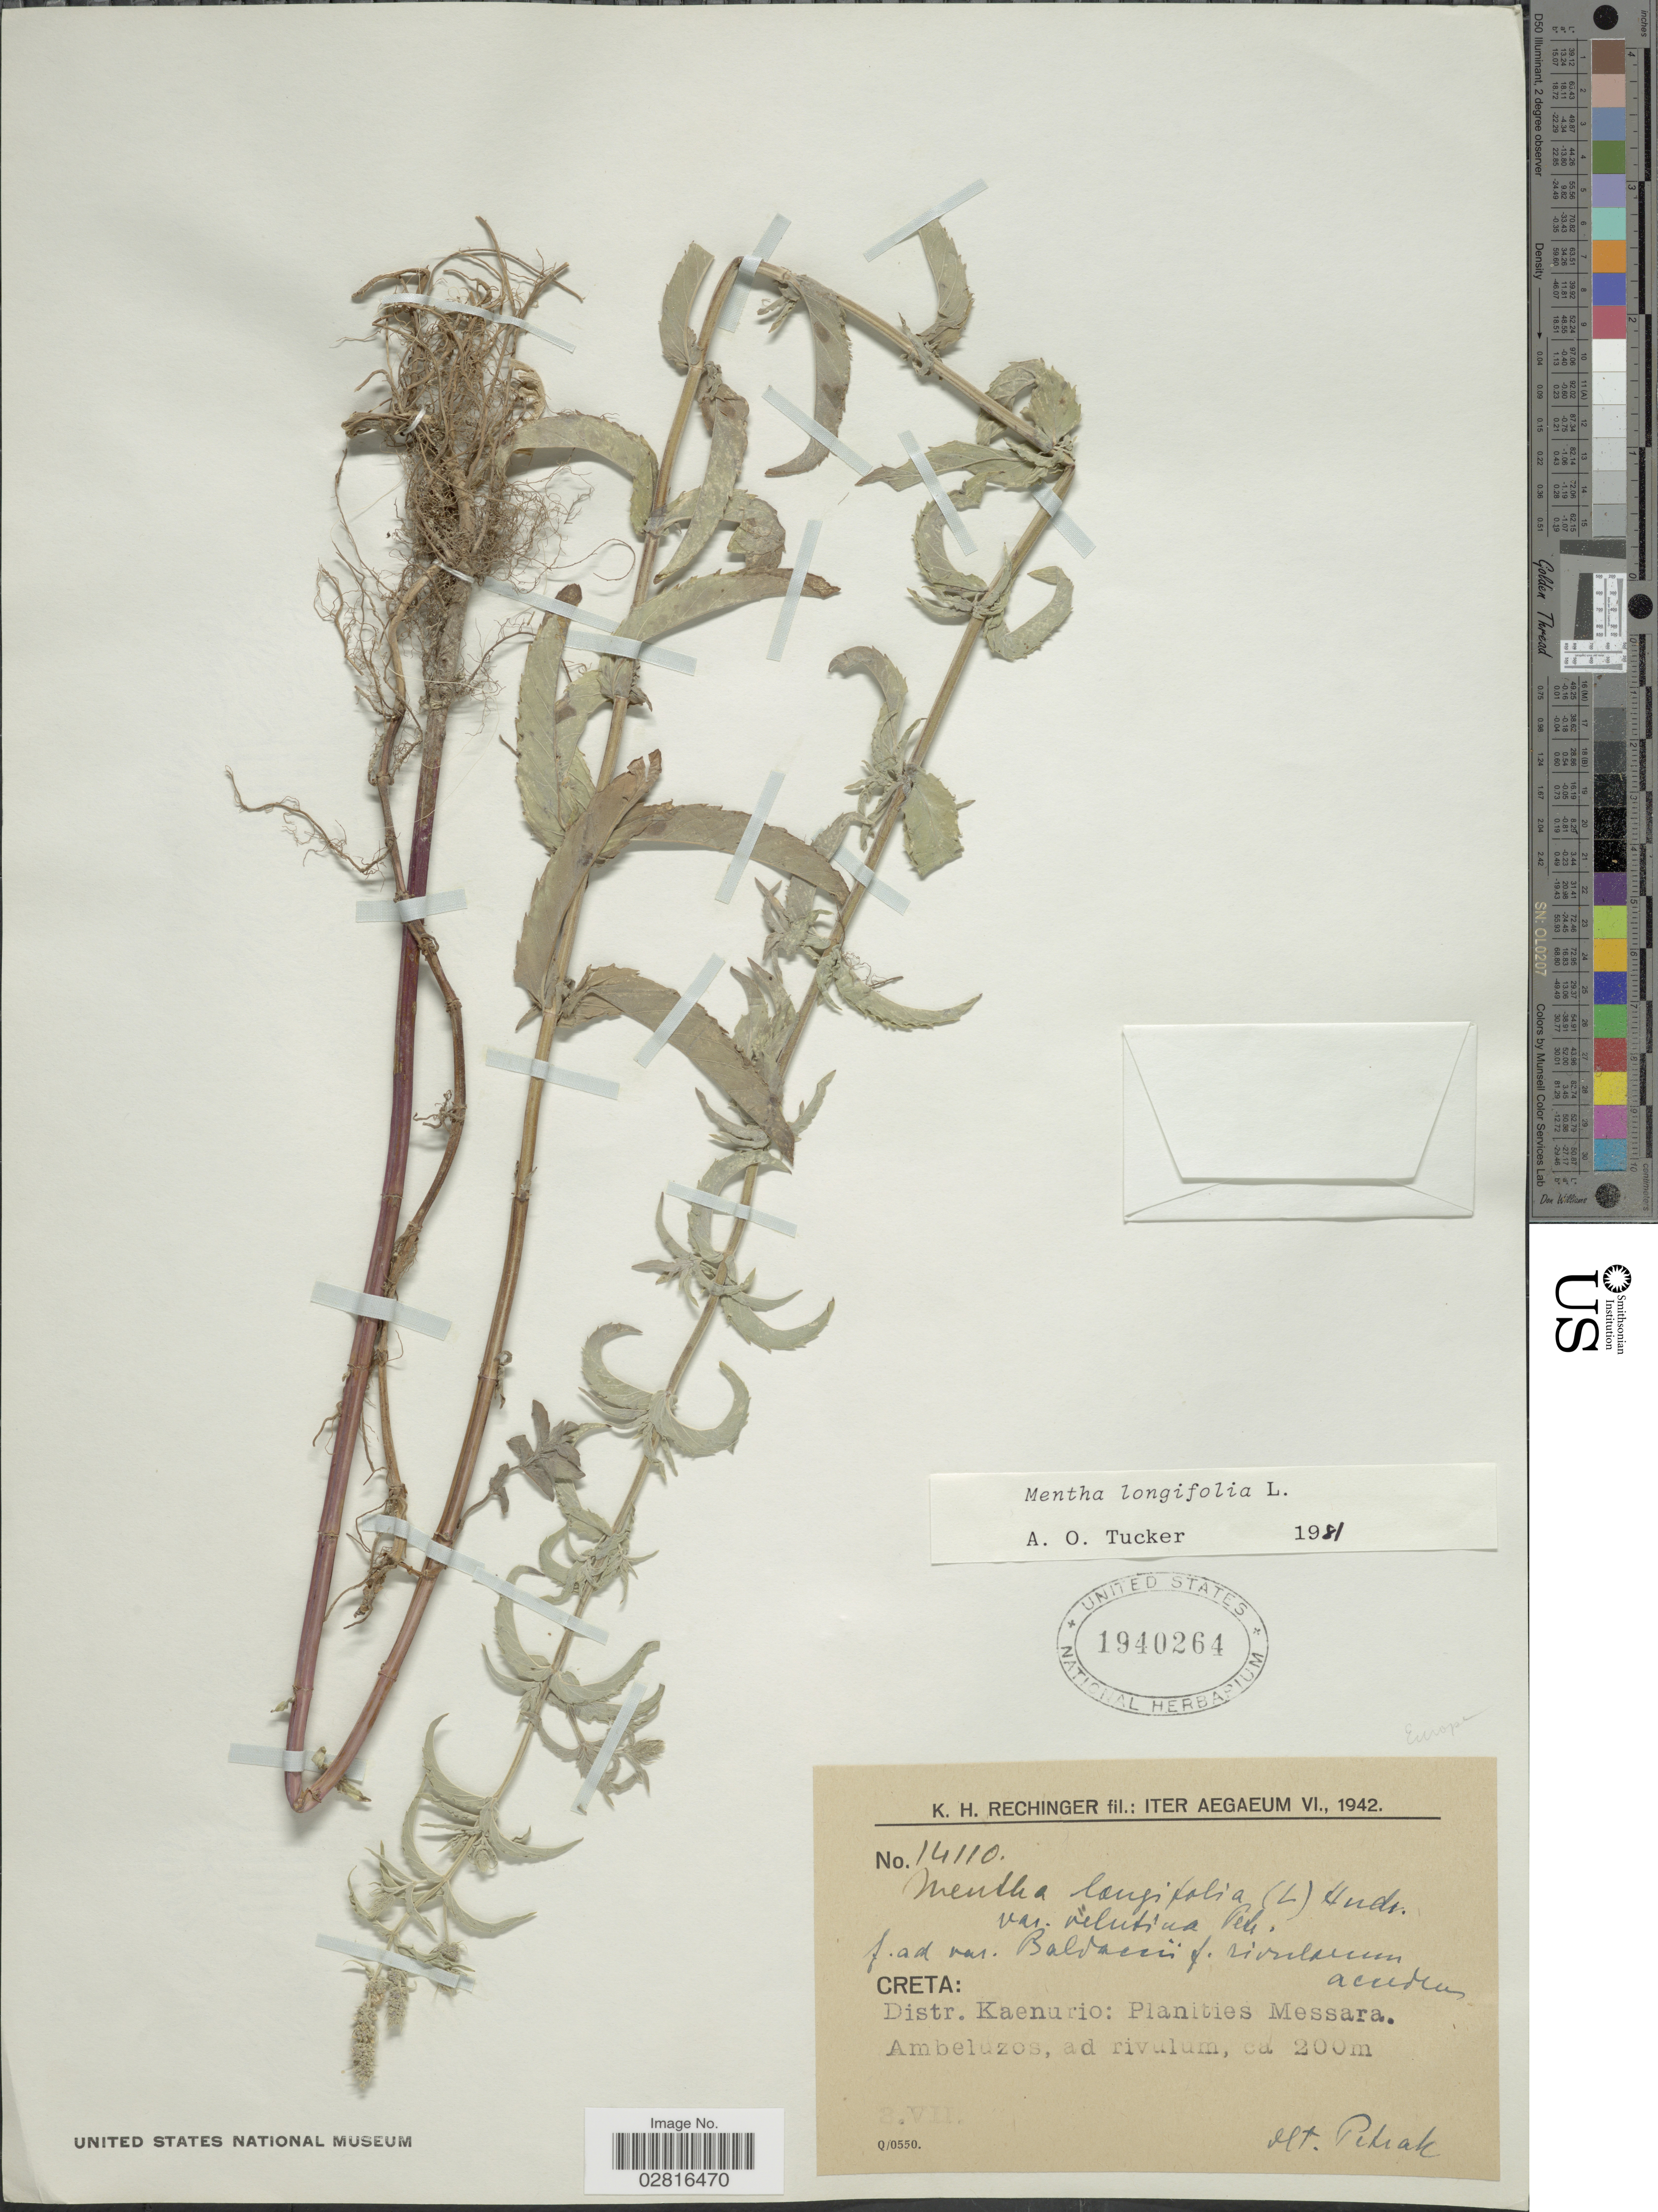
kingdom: Plantae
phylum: Tracheophyta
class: Magnoliopsida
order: Lamiales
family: Lamiaceae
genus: Mentha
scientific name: Mentha longifolia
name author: (L.) L.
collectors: K. H. Rechinger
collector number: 14110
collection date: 1942-07-03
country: Greece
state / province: Crete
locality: Iter Aegaeum. Creta: Distr. Kaenurio: Planities Messara. Ambeluzos, ad rivulum.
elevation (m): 200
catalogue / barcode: US 1940264